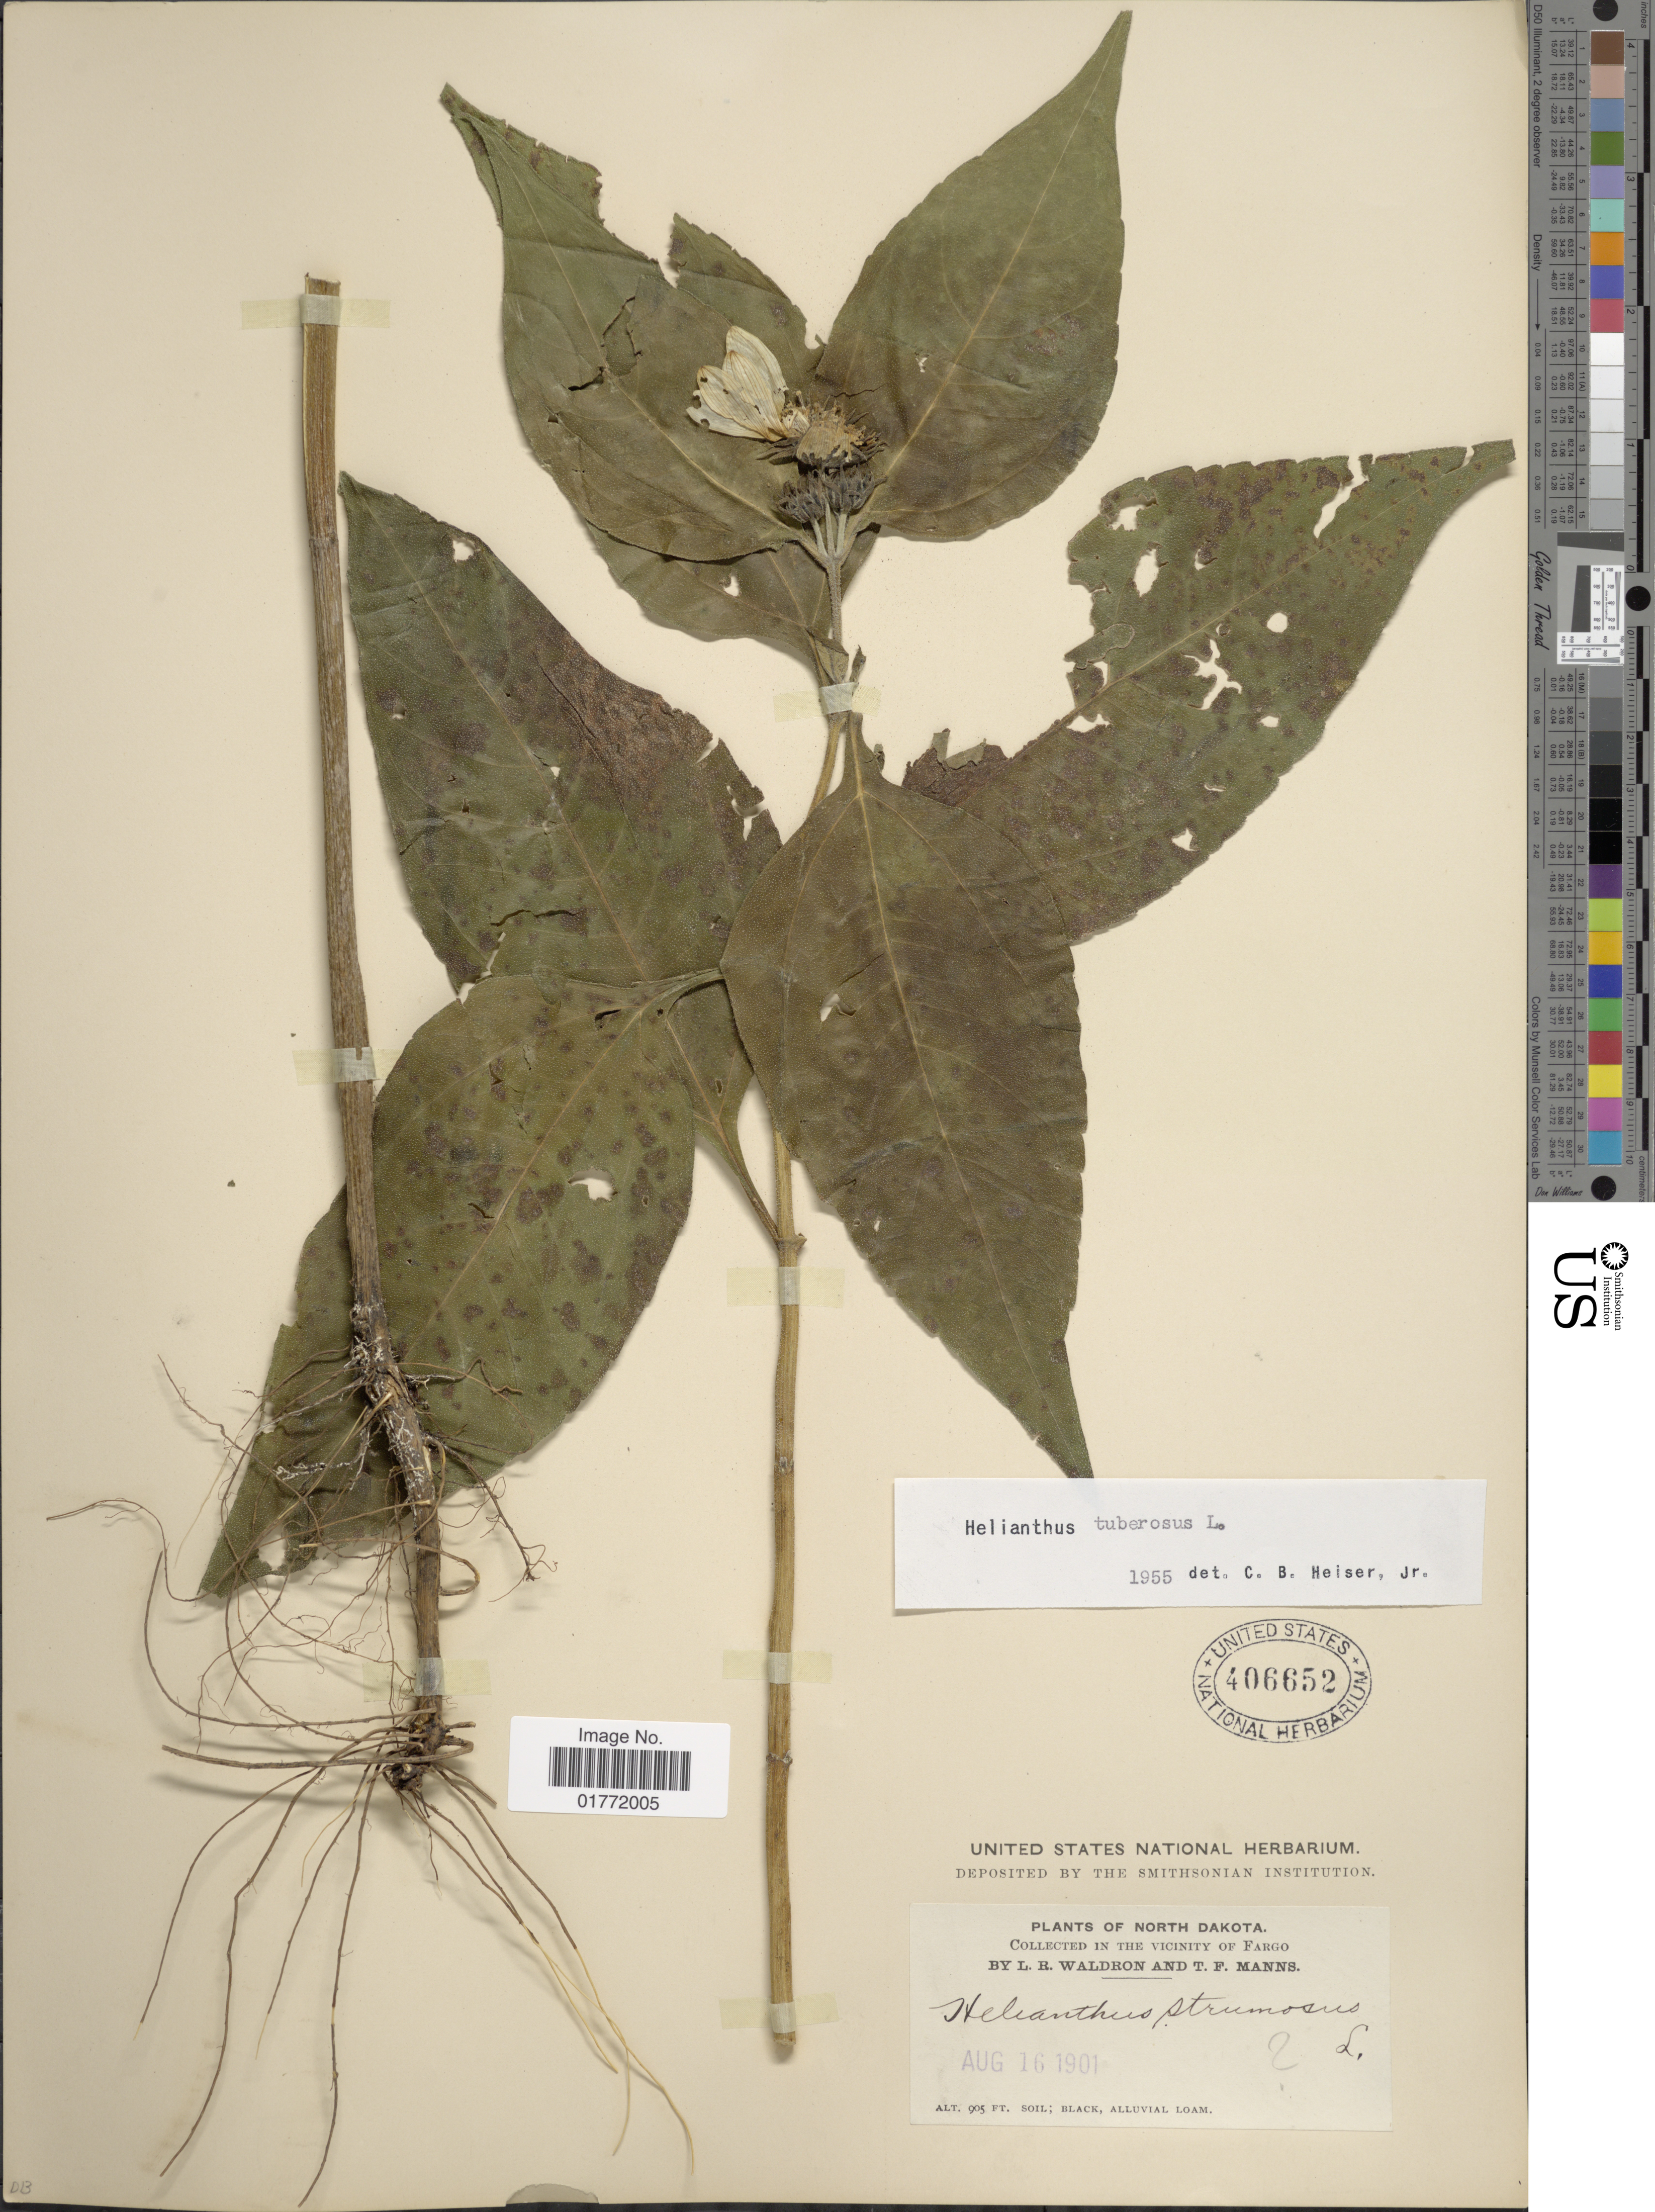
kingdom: Plantae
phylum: Tracheophyta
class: Magnoliopsida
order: Asterales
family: Asteraceae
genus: Helianthus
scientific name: Helianthus tuberosus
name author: L.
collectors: L. Waldron & T. Manns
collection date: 1901-08-16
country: United States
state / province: North Dakota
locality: North Dakota. Vicinity of Fargo. Black, alluvial Loam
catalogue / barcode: US 406652